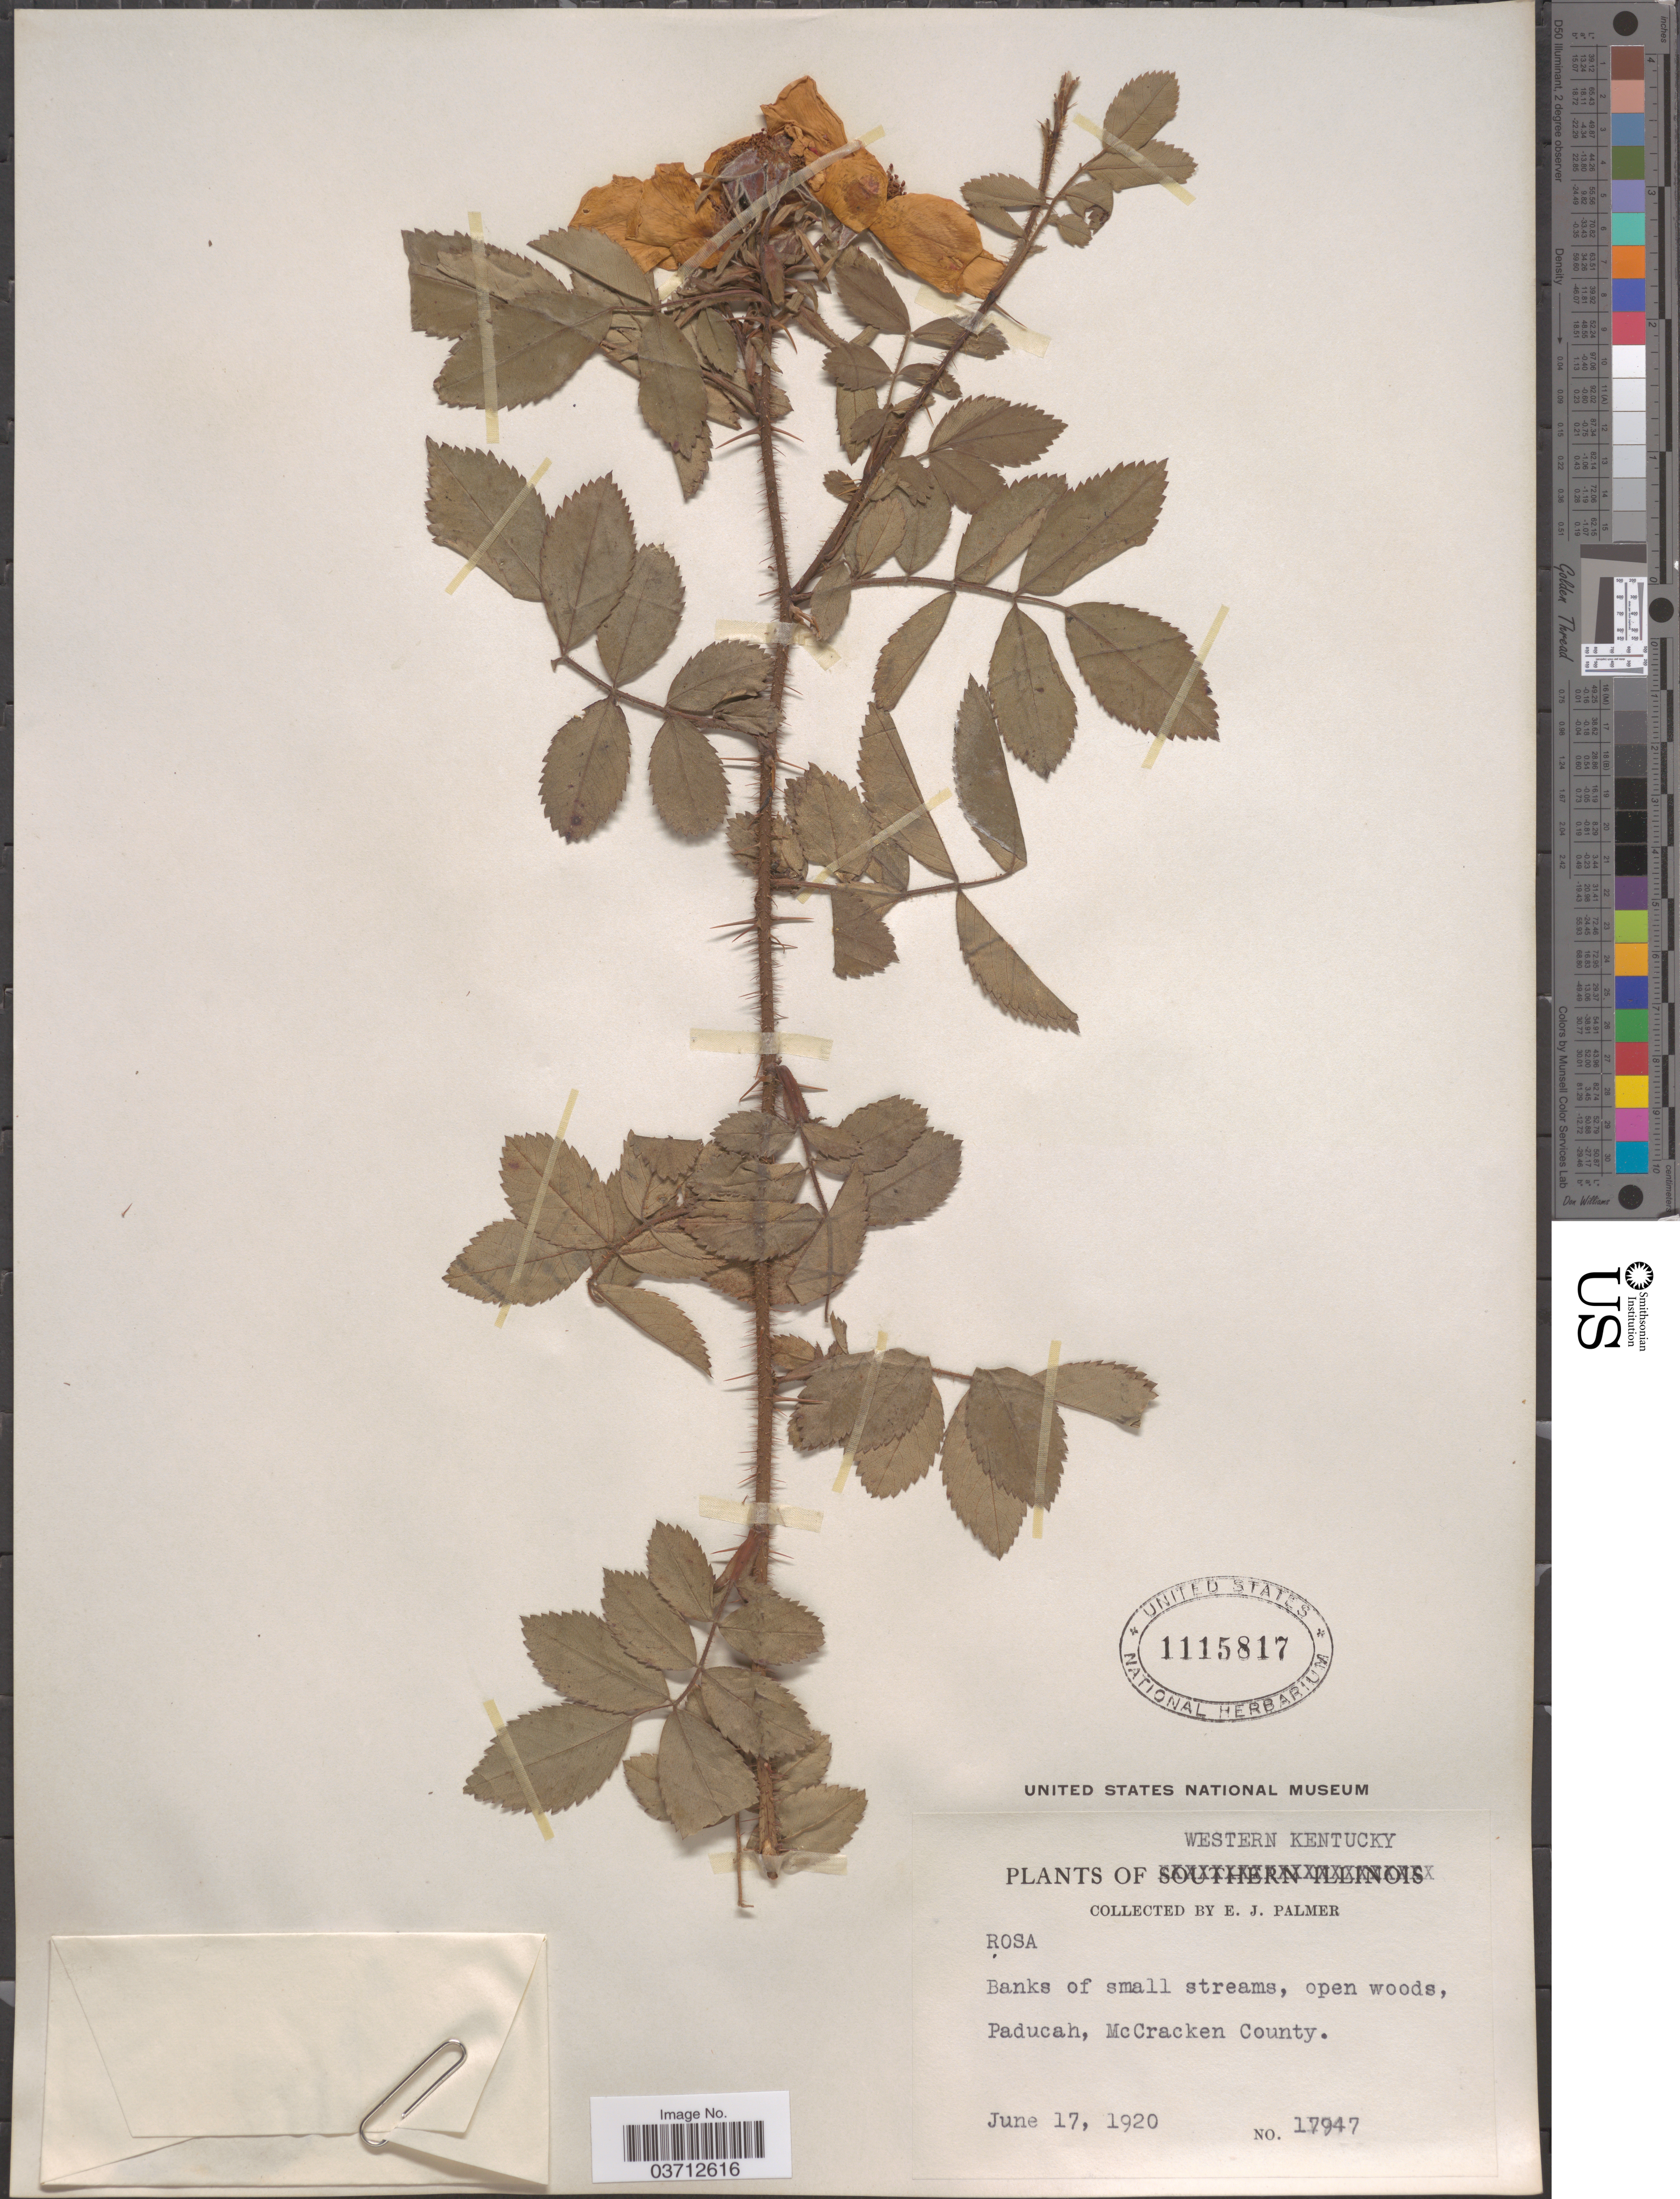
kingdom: Plantae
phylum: Tracheophyta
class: Magnoliopsida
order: Rosales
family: Rosaceae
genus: Rosa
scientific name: Rosa sp.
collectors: E. J. Palmer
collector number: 17947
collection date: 1920-06-17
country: United States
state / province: Kentucky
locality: Western Kentucky. Banks of small streams, open woods, Paducah, McCracken County.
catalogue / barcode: US 1115817